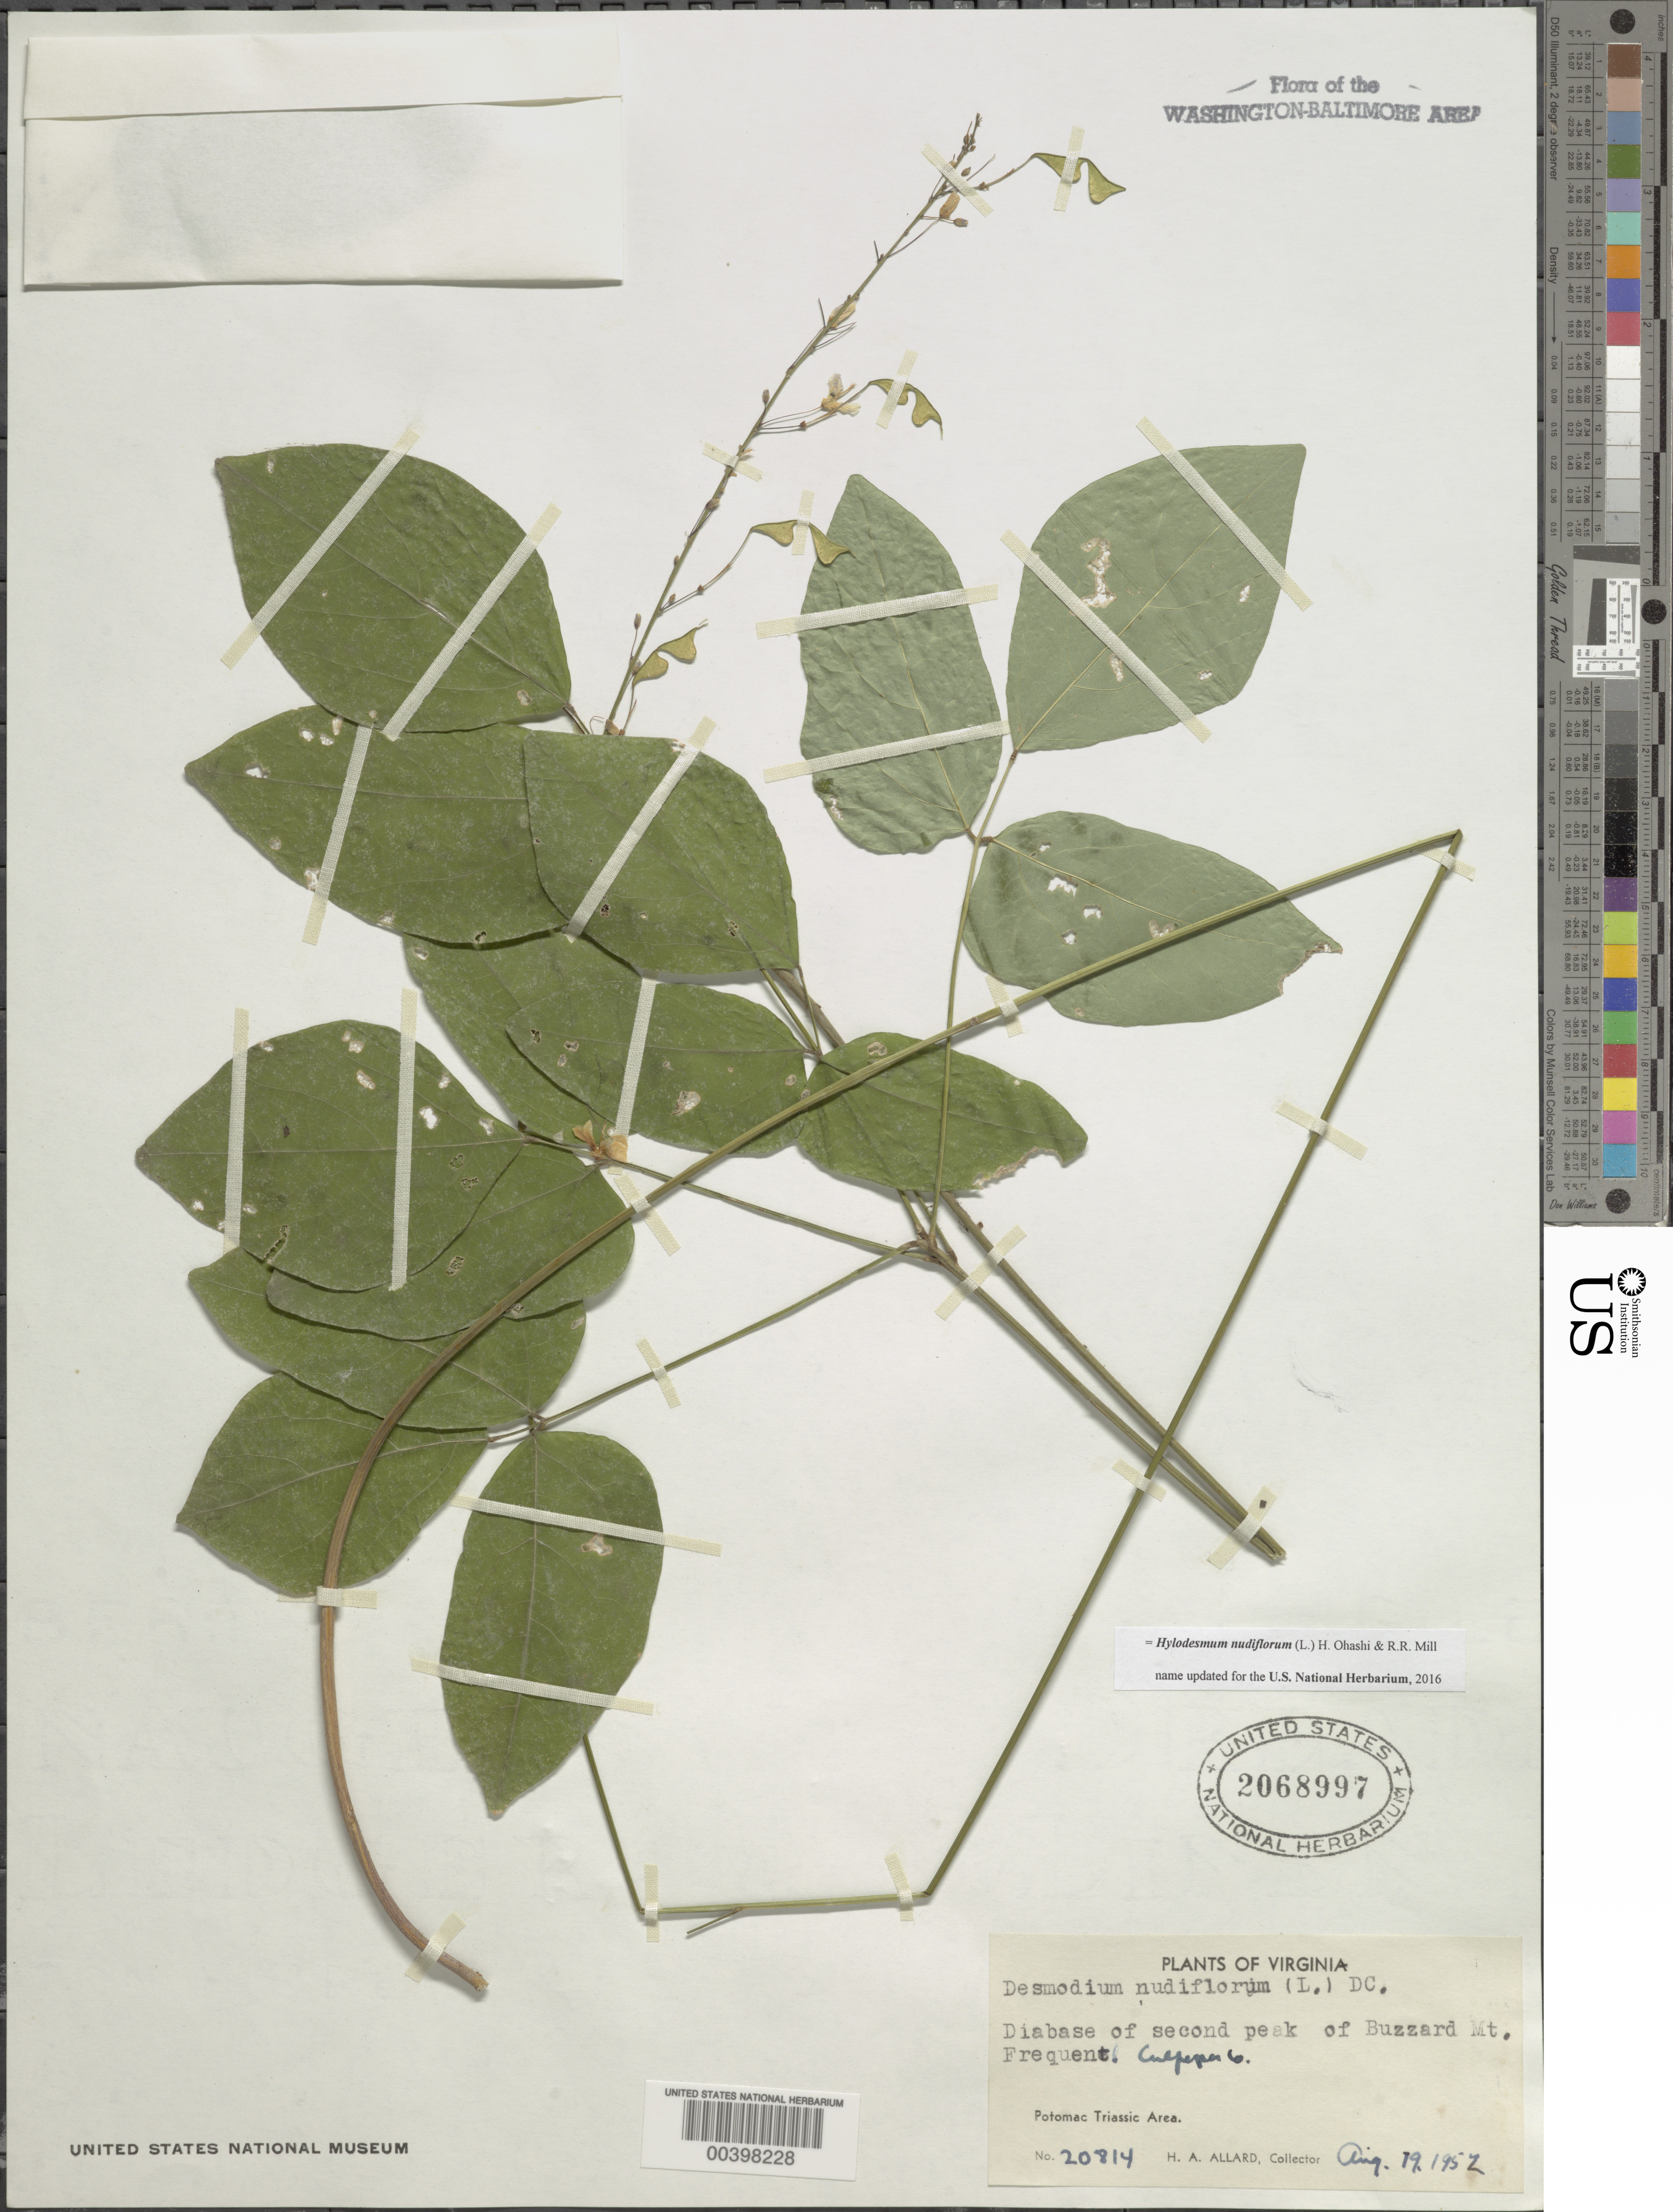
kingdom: Plantae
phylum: Tracheophyta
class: Magnoliopsida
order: Fabales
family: Fabaceae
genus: Hylodesmum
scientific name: Hylodesmum nudiflorum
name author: (L.) H. Ohashi & R.R. Mill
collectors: H. A. Allard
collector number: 20814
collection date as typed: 19 Aug 1952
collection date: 1952-08-19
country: United States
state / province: Virginia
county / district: Culpeper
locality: Buzzard Mountain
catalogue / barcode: US 2068997